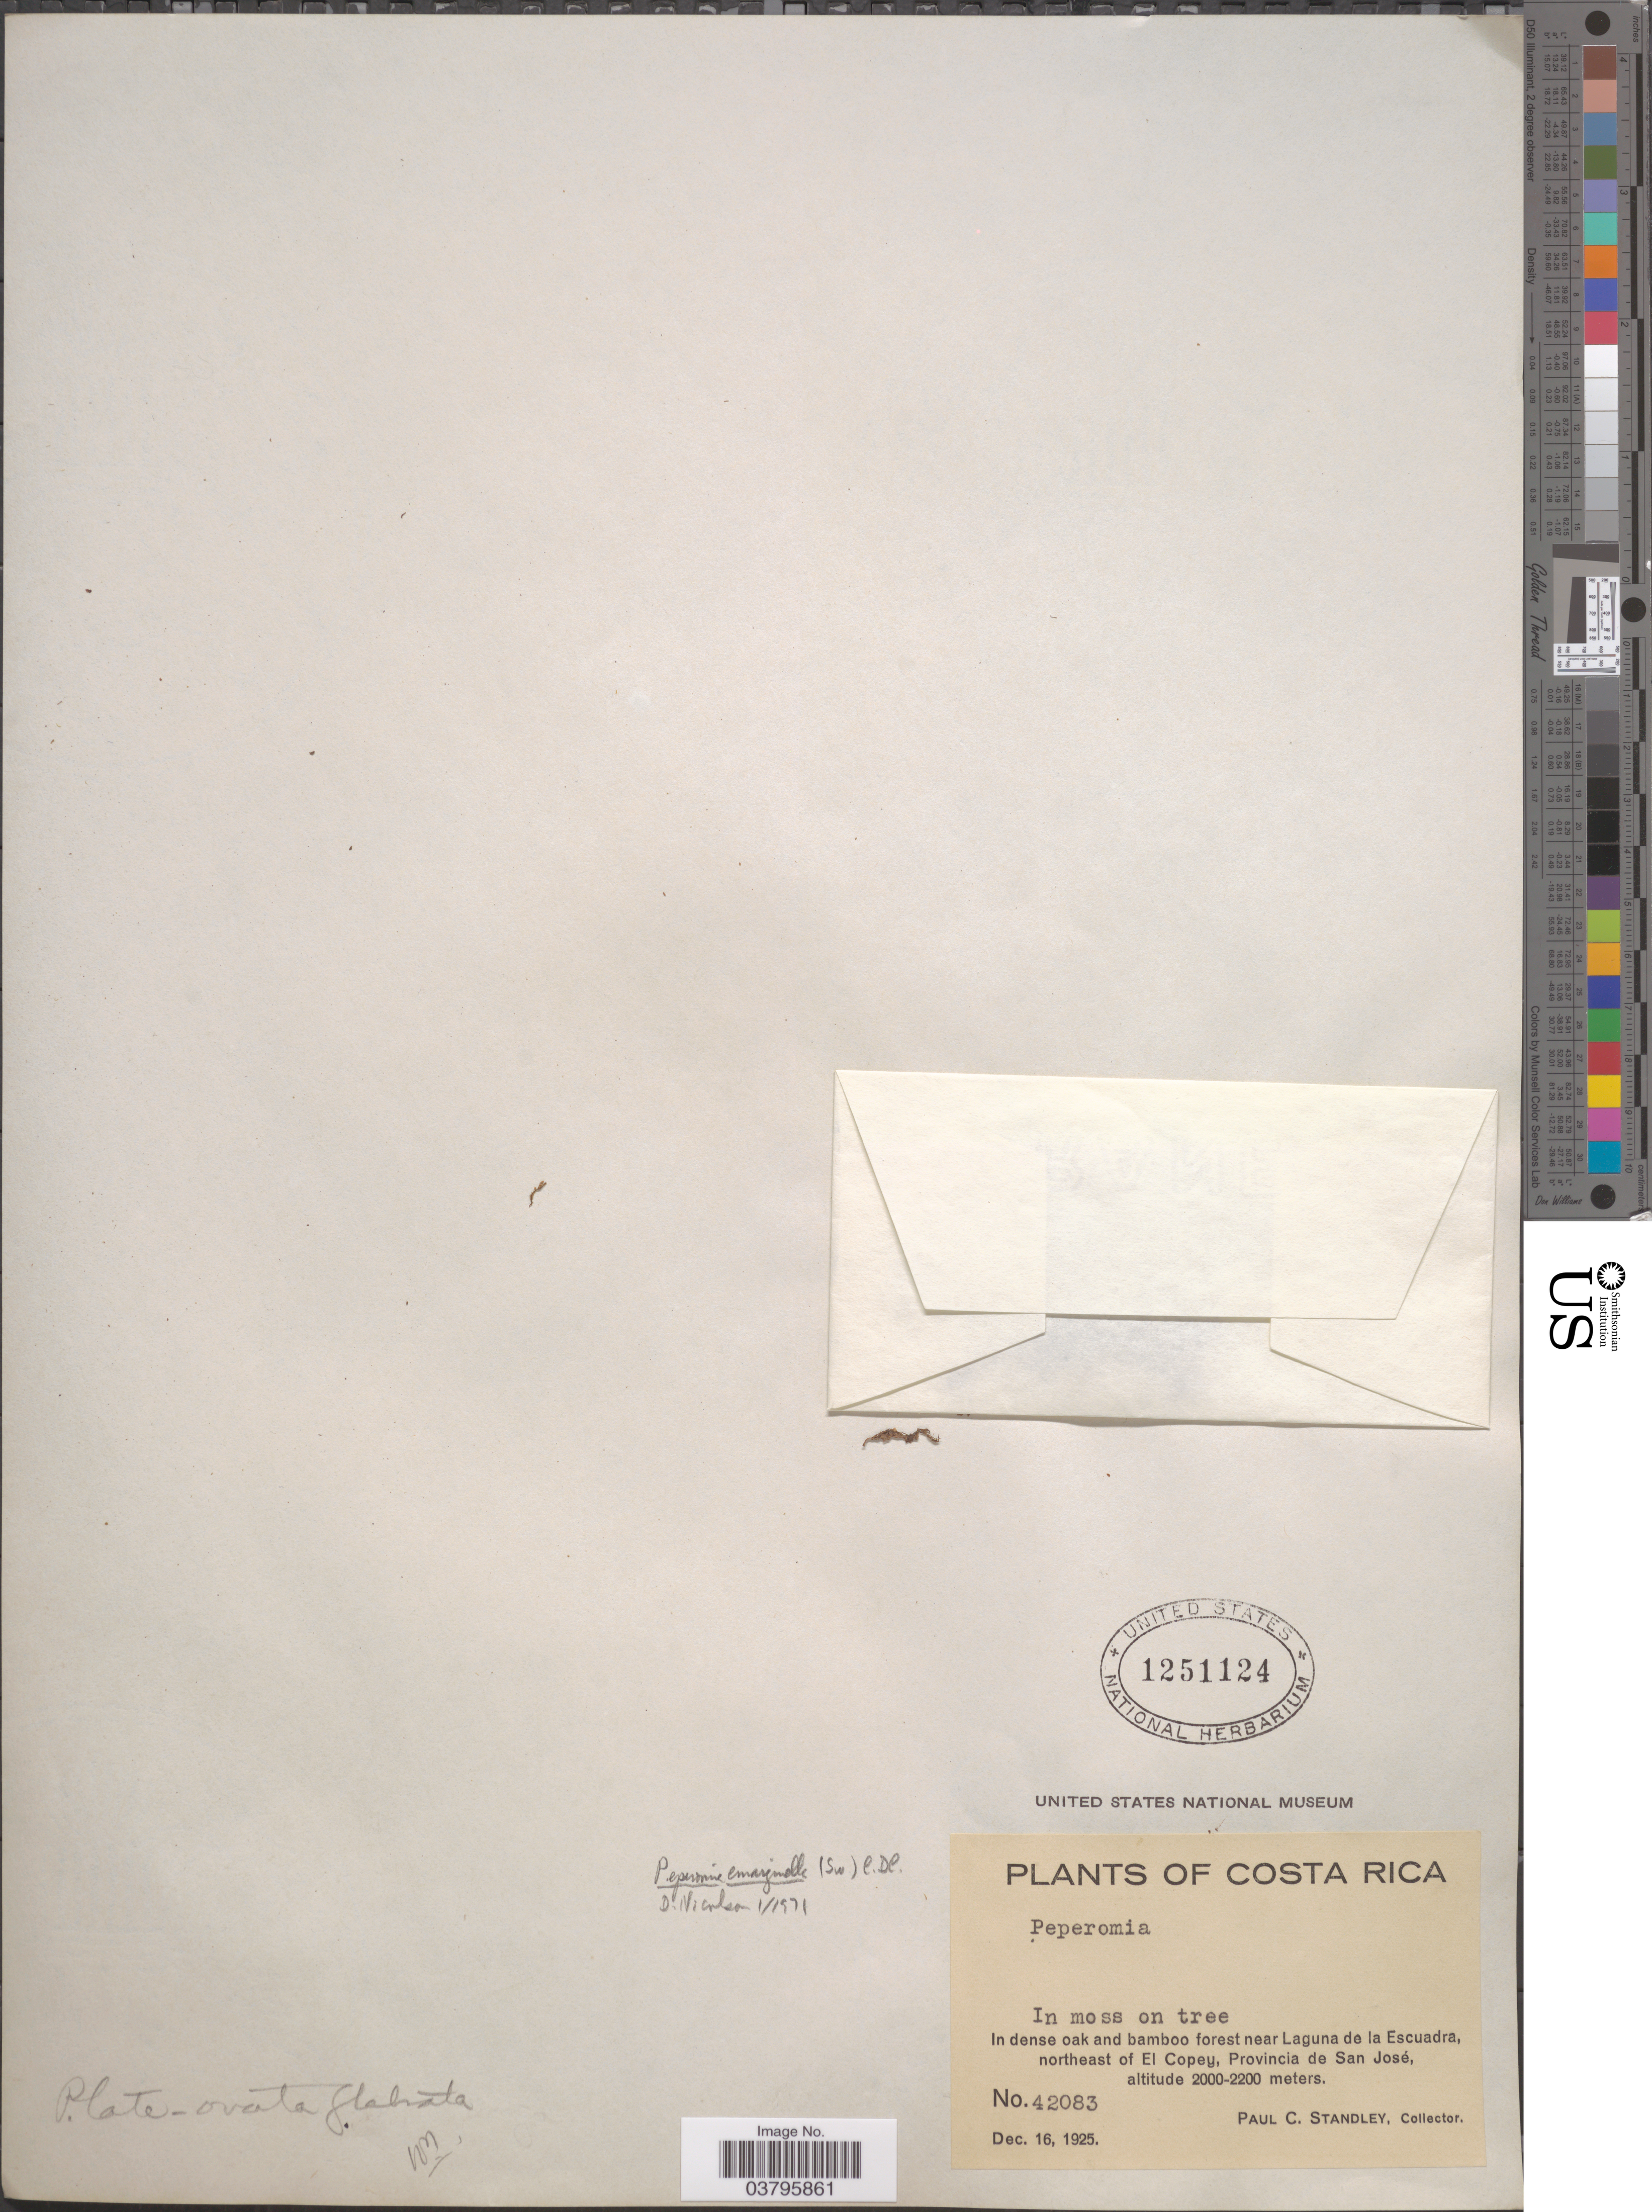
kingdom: Plantae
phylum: Tracheophyta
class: Magnoliopsida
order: Piperales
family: Piperaceae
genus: Peperomia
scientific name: Peperomia late-ovata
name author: Trel.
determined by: Jiménez, José Estaban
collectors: P. C. Standley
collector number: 42083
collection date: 1925-12-16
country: Costa Rica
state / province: San José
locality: In dense oak and bamboo forest near Laguna de la Escuadra, northeast of El Copey.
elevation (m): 2000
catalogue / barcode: US 1251124